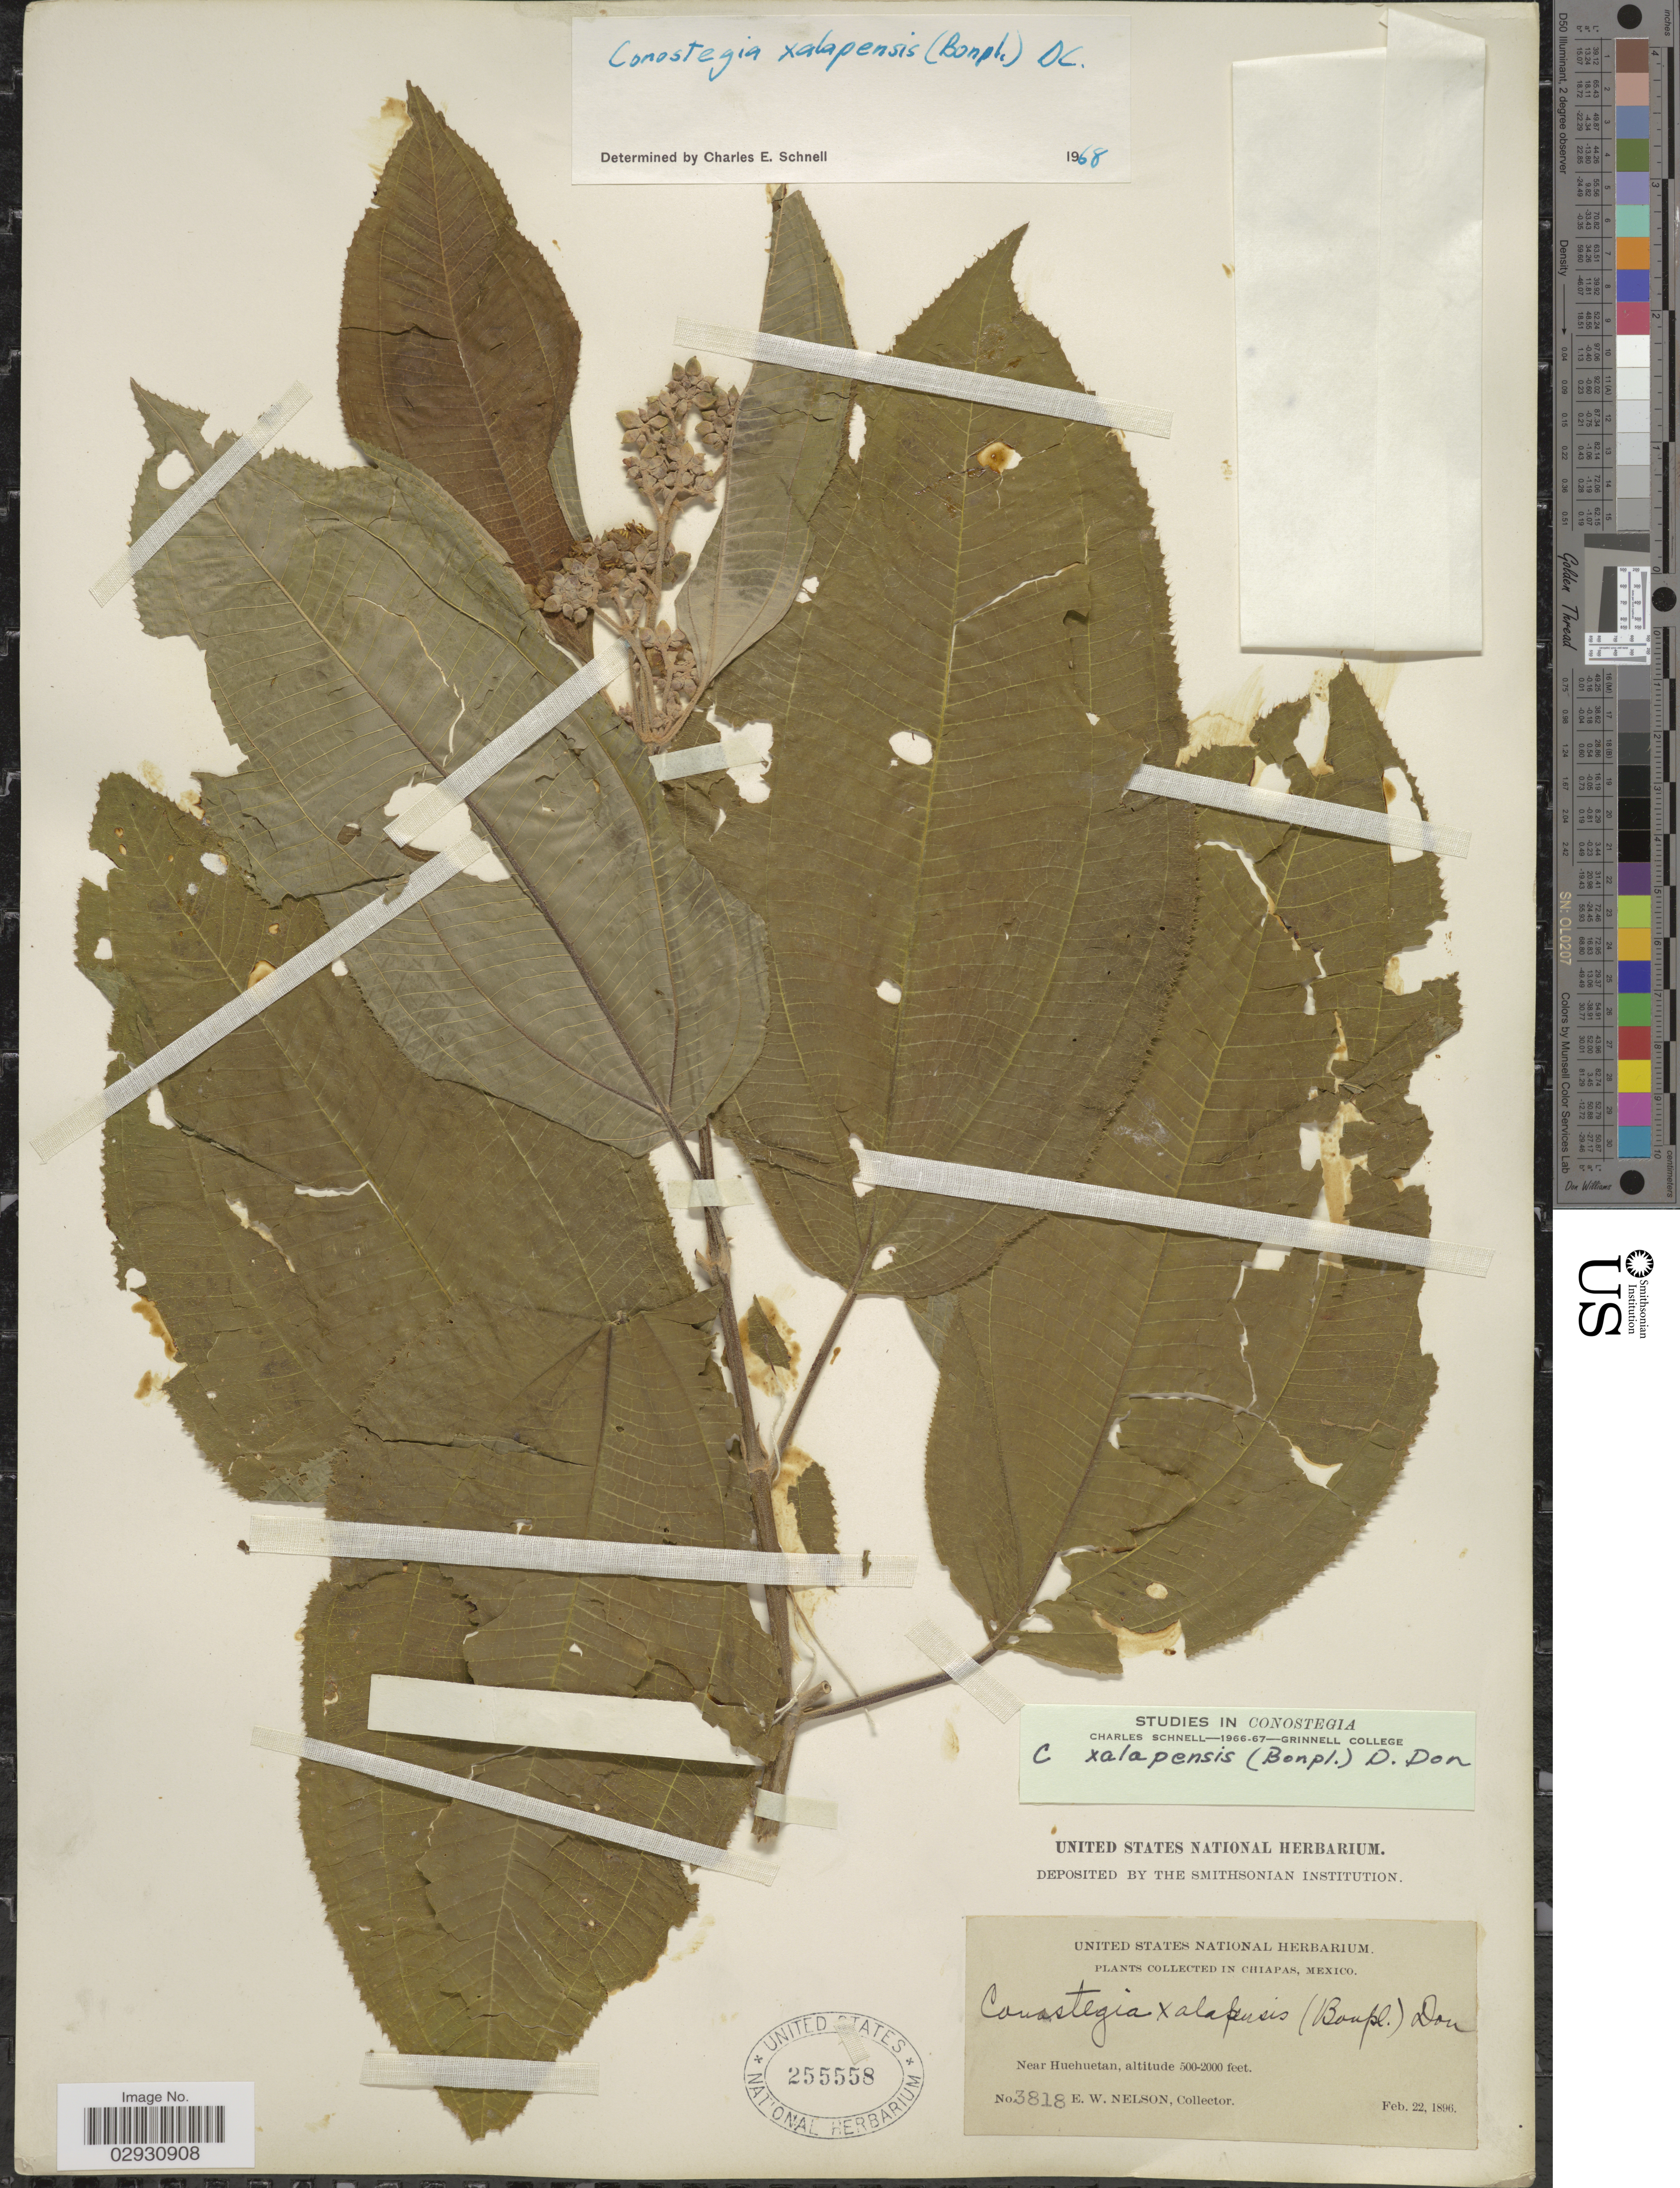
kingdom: Plantae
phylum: Tracheophyta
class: Magnoliopsida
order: Myrtales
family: Melastomataceae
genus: Conostegia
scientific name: Conostegia quadrangularis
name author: Schltdl. ex Steud.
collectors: E. W. Nelson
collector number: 3818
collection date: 1896-02-22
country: Mexico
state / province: Chiapas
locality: Near Huehuetan.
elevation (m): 152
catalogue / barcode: US 255558